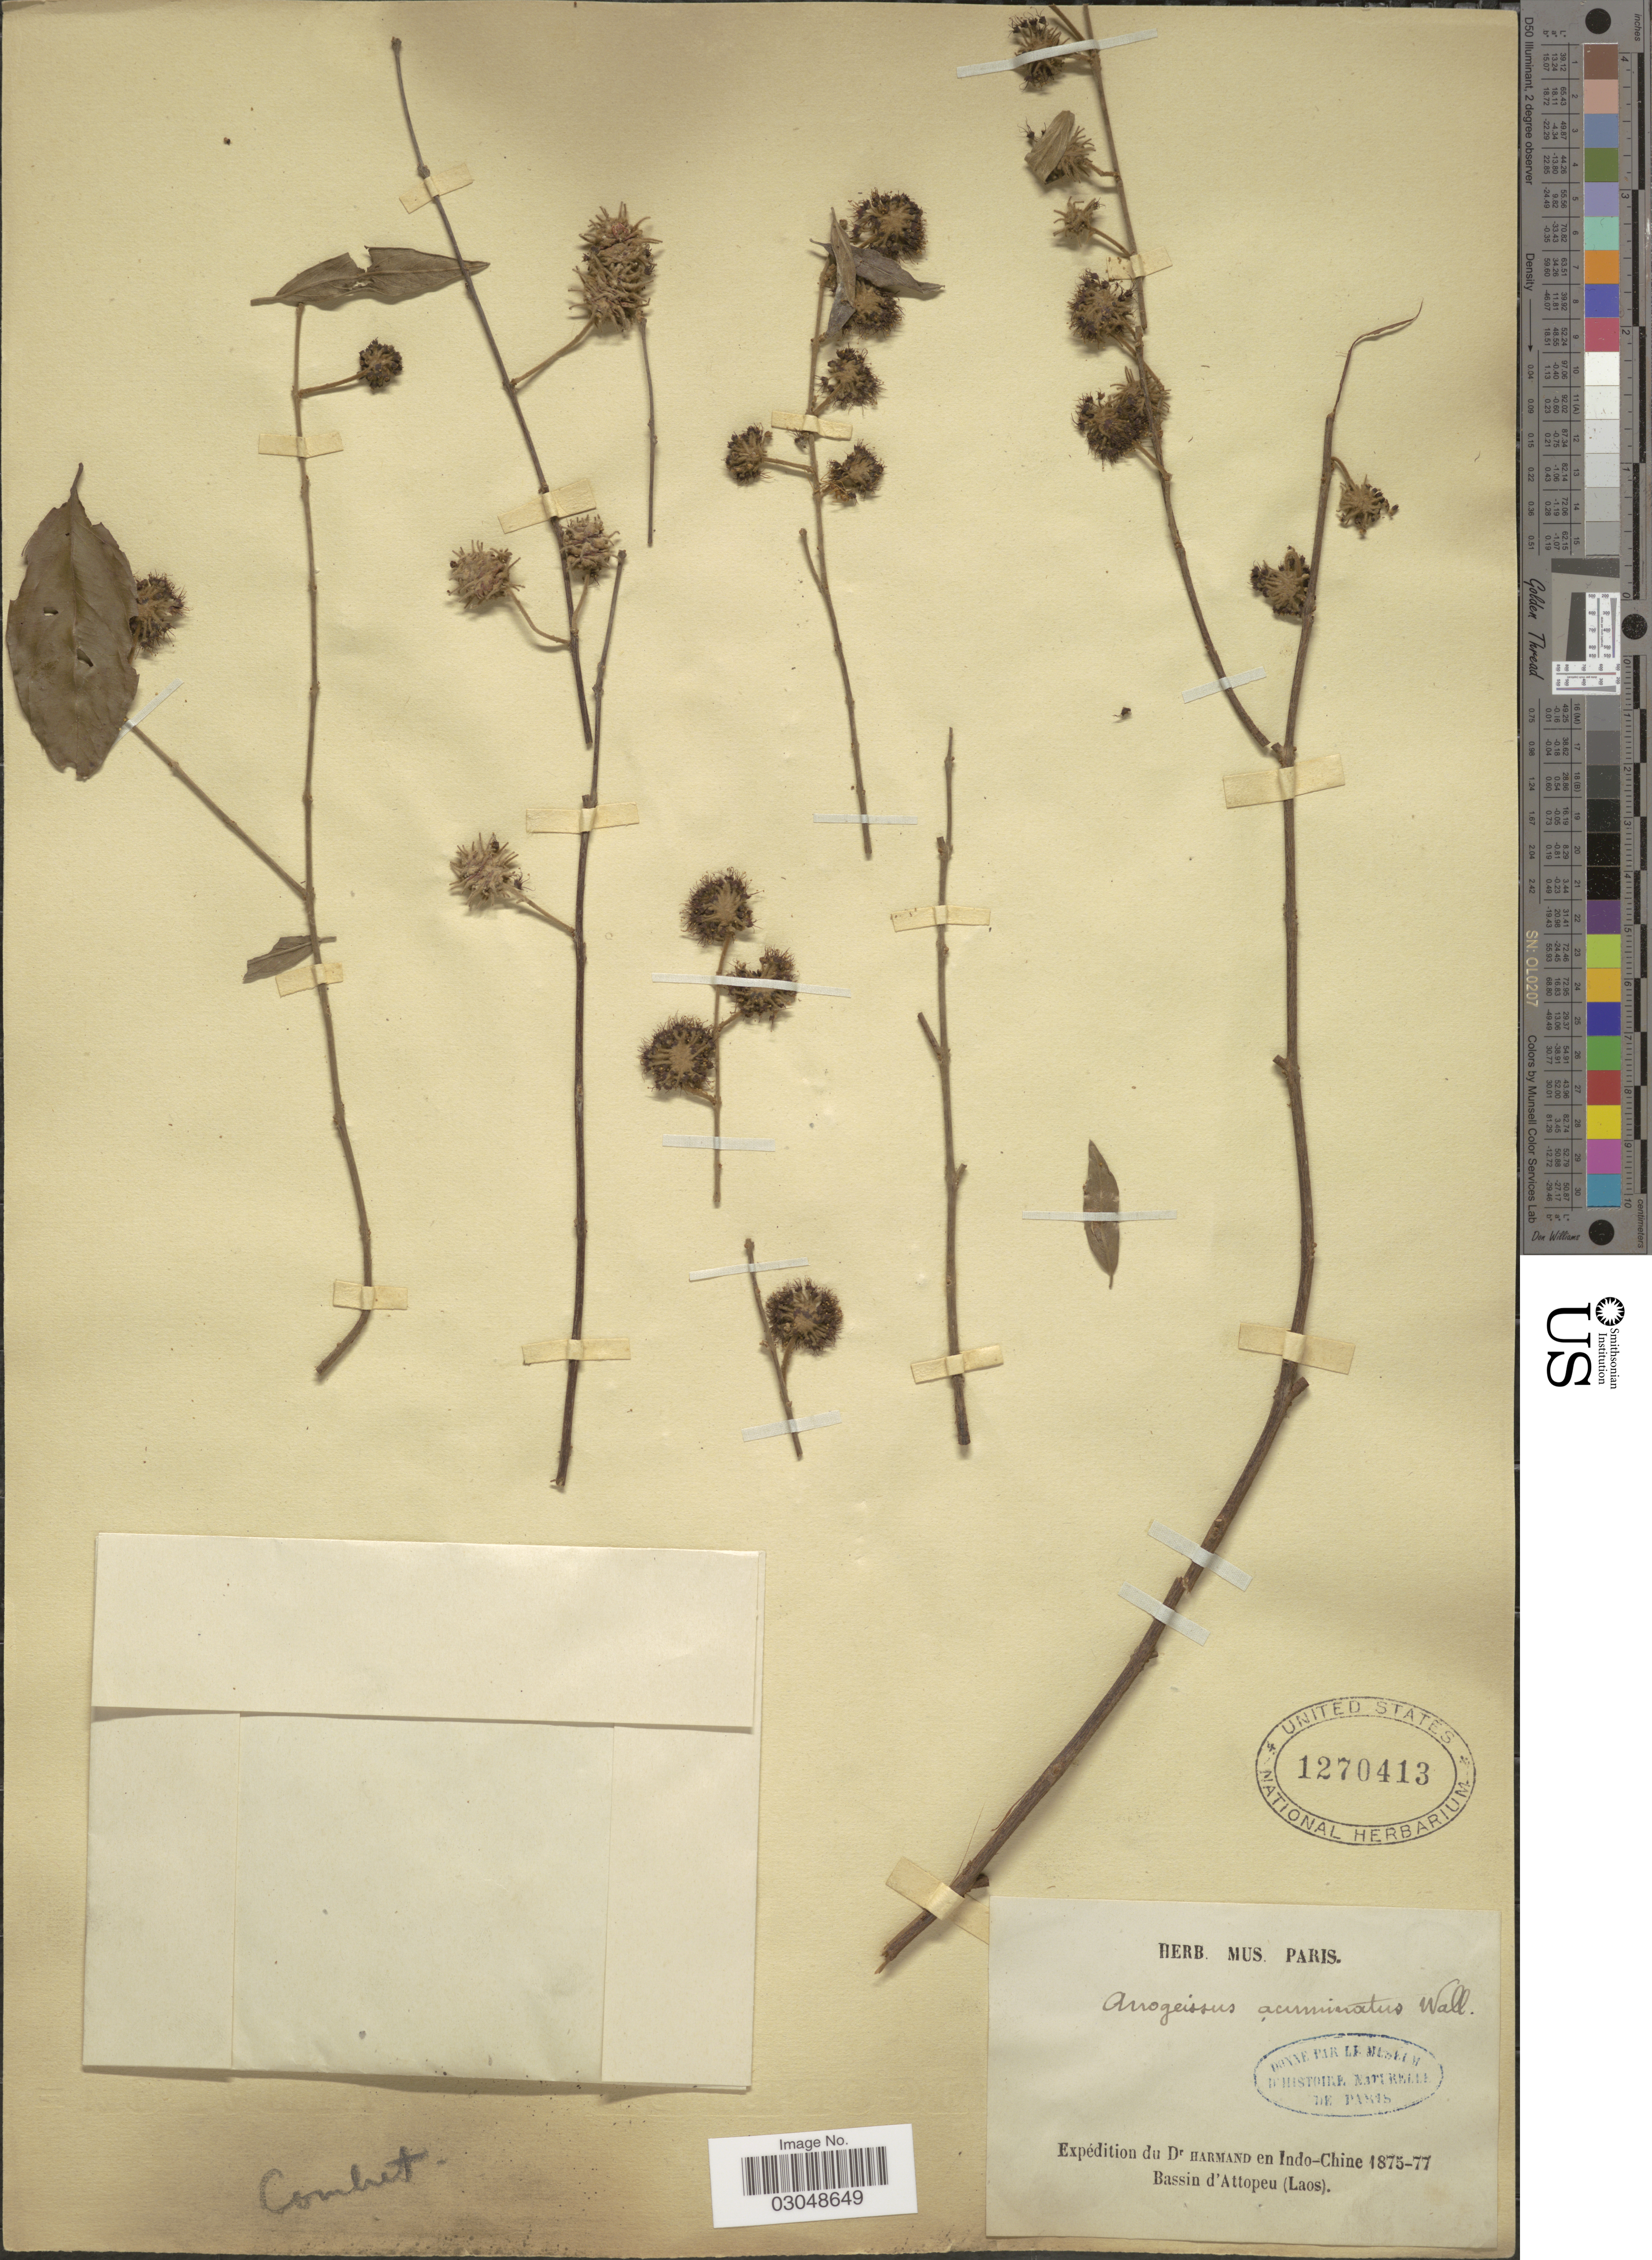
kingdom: Plantae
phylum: Tracheophyta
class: Magnoliopsida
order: Myrtales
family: Combretaceae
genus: Anogeissus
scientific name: Anogeissus acuminata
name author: Wall.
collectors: Harmand, --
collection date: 1875/1877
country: Laos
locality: En Indo-Chine. Bassin d'Attopeu.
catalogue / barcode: US 1270413